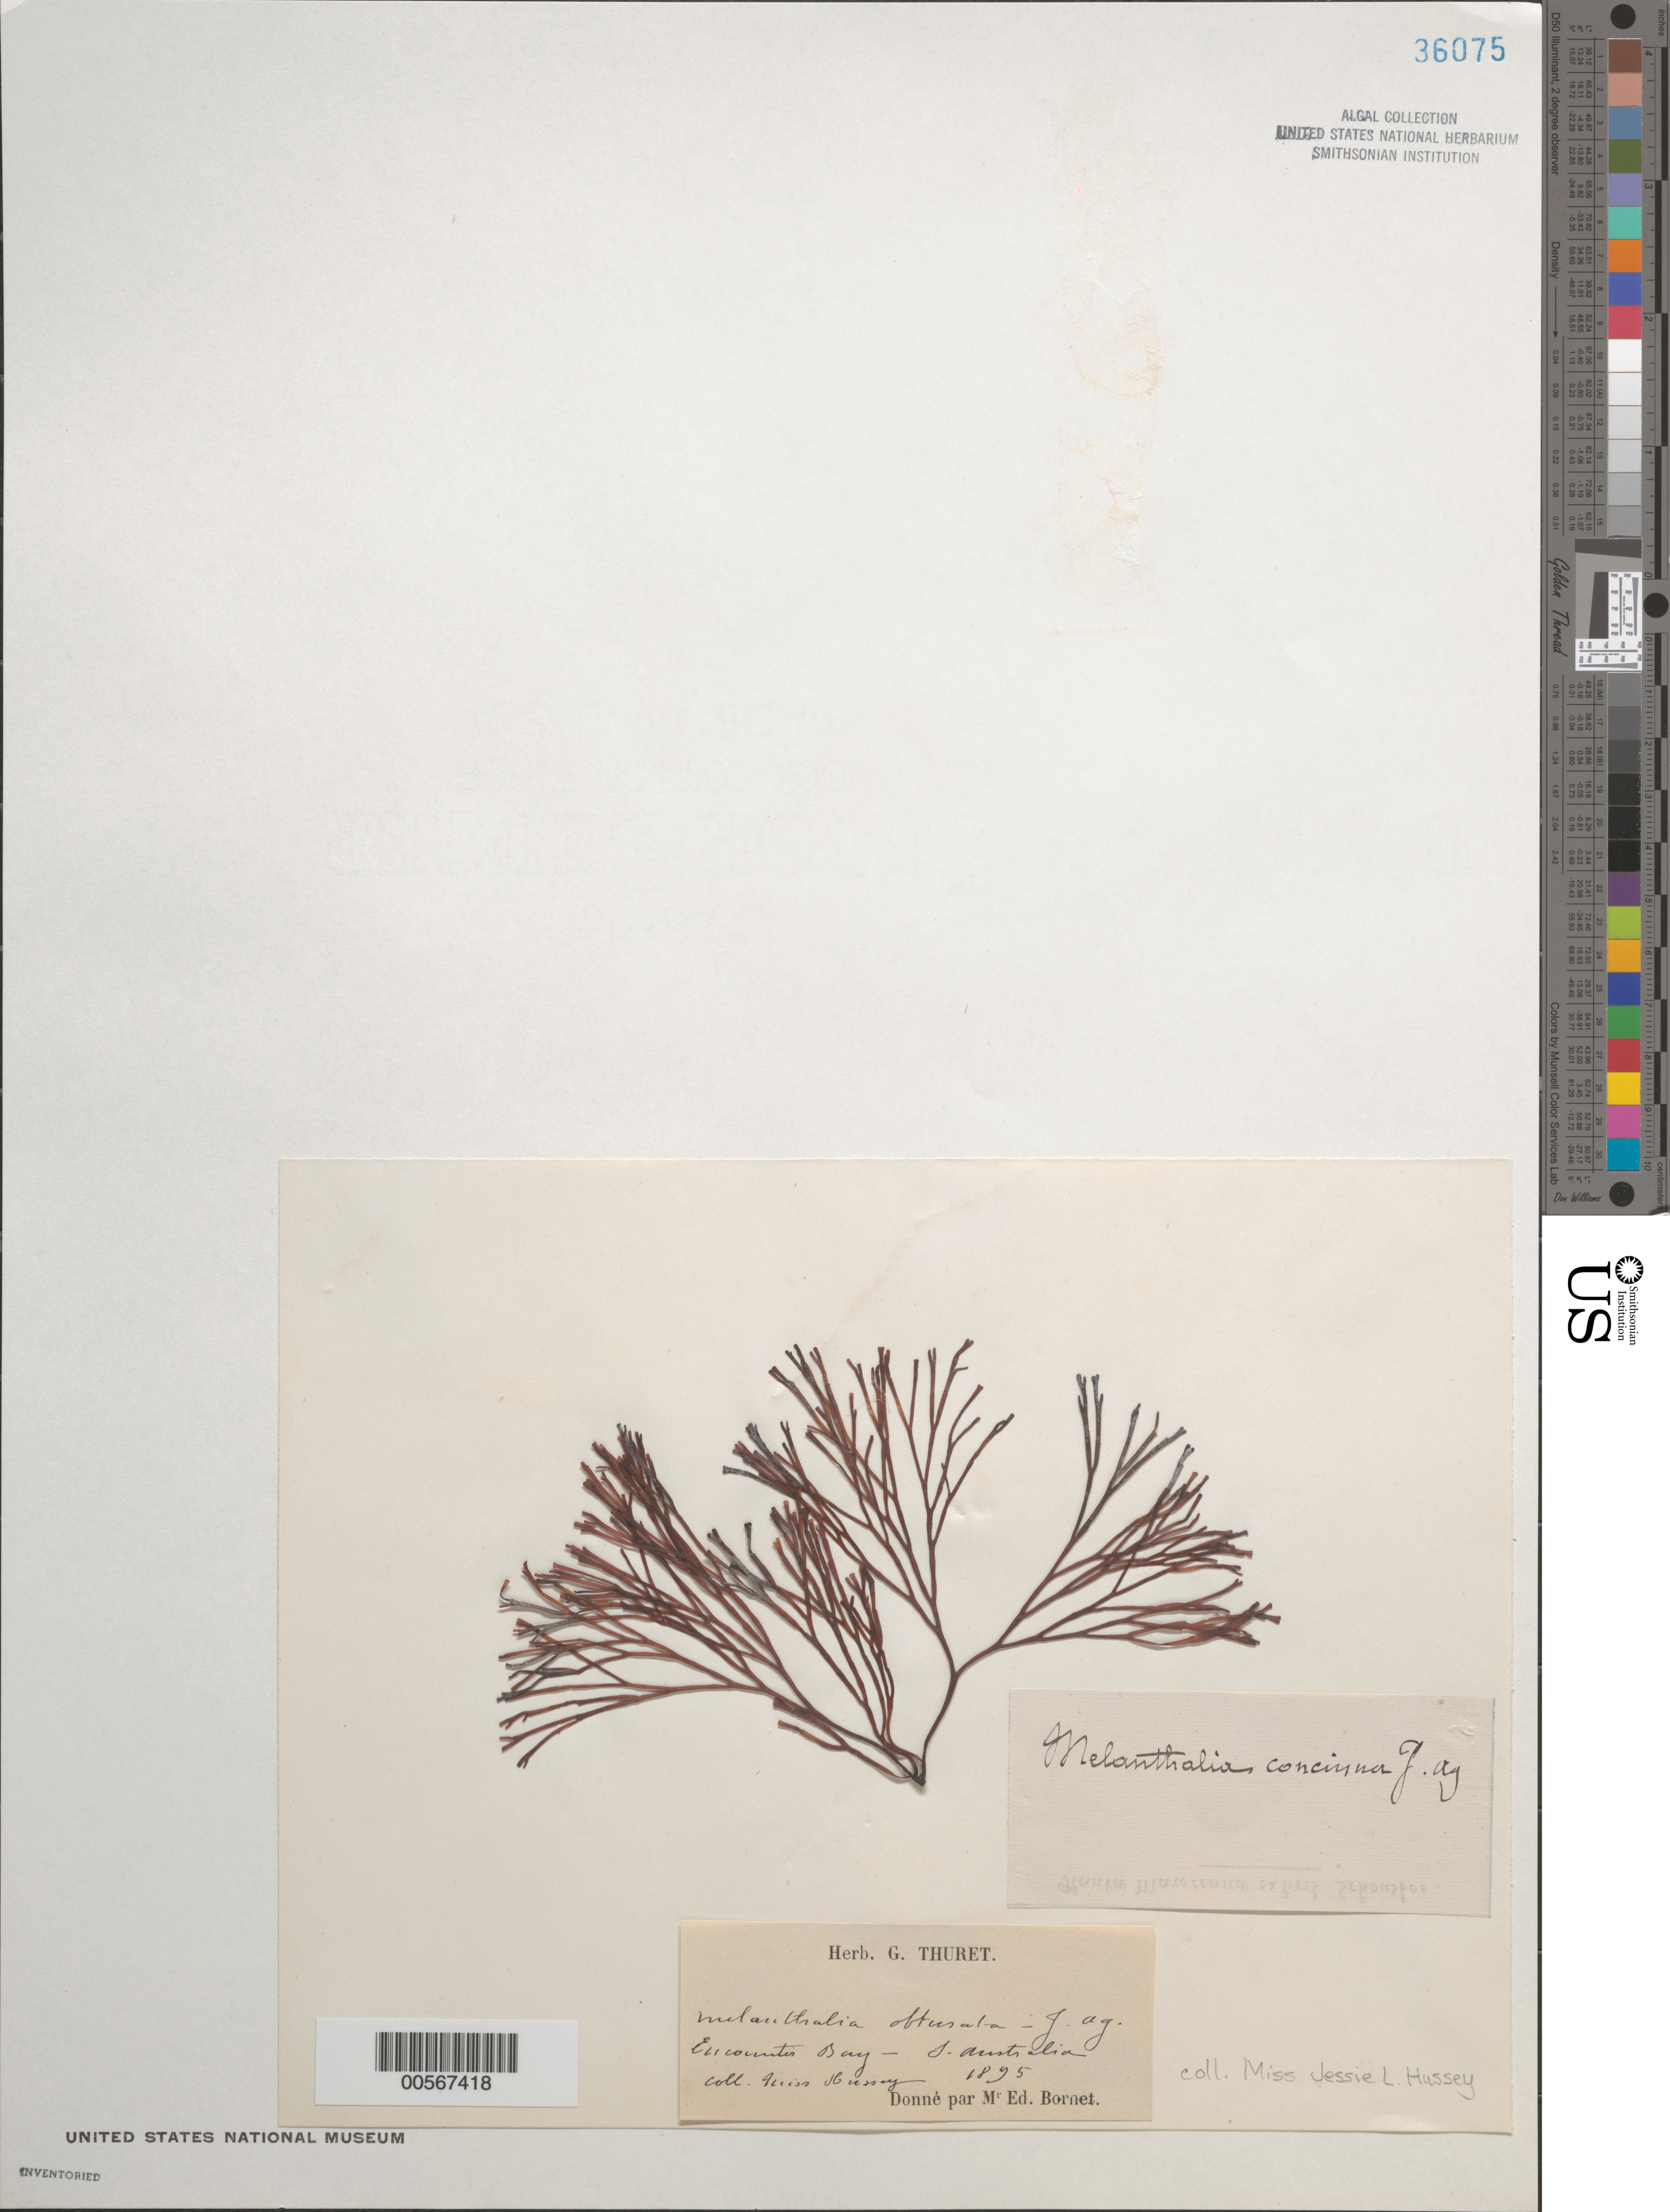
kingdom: Plantae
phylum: Rhodophyta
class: Florideophyceae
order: Gracilariales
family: Gracilariaceae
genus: Melanthalia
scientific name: Melanthalia obtusata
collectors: J. Hussey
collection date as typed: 1895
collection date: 1895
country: Australia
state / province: South Australia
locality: Encounter bay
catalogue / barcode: US 36075